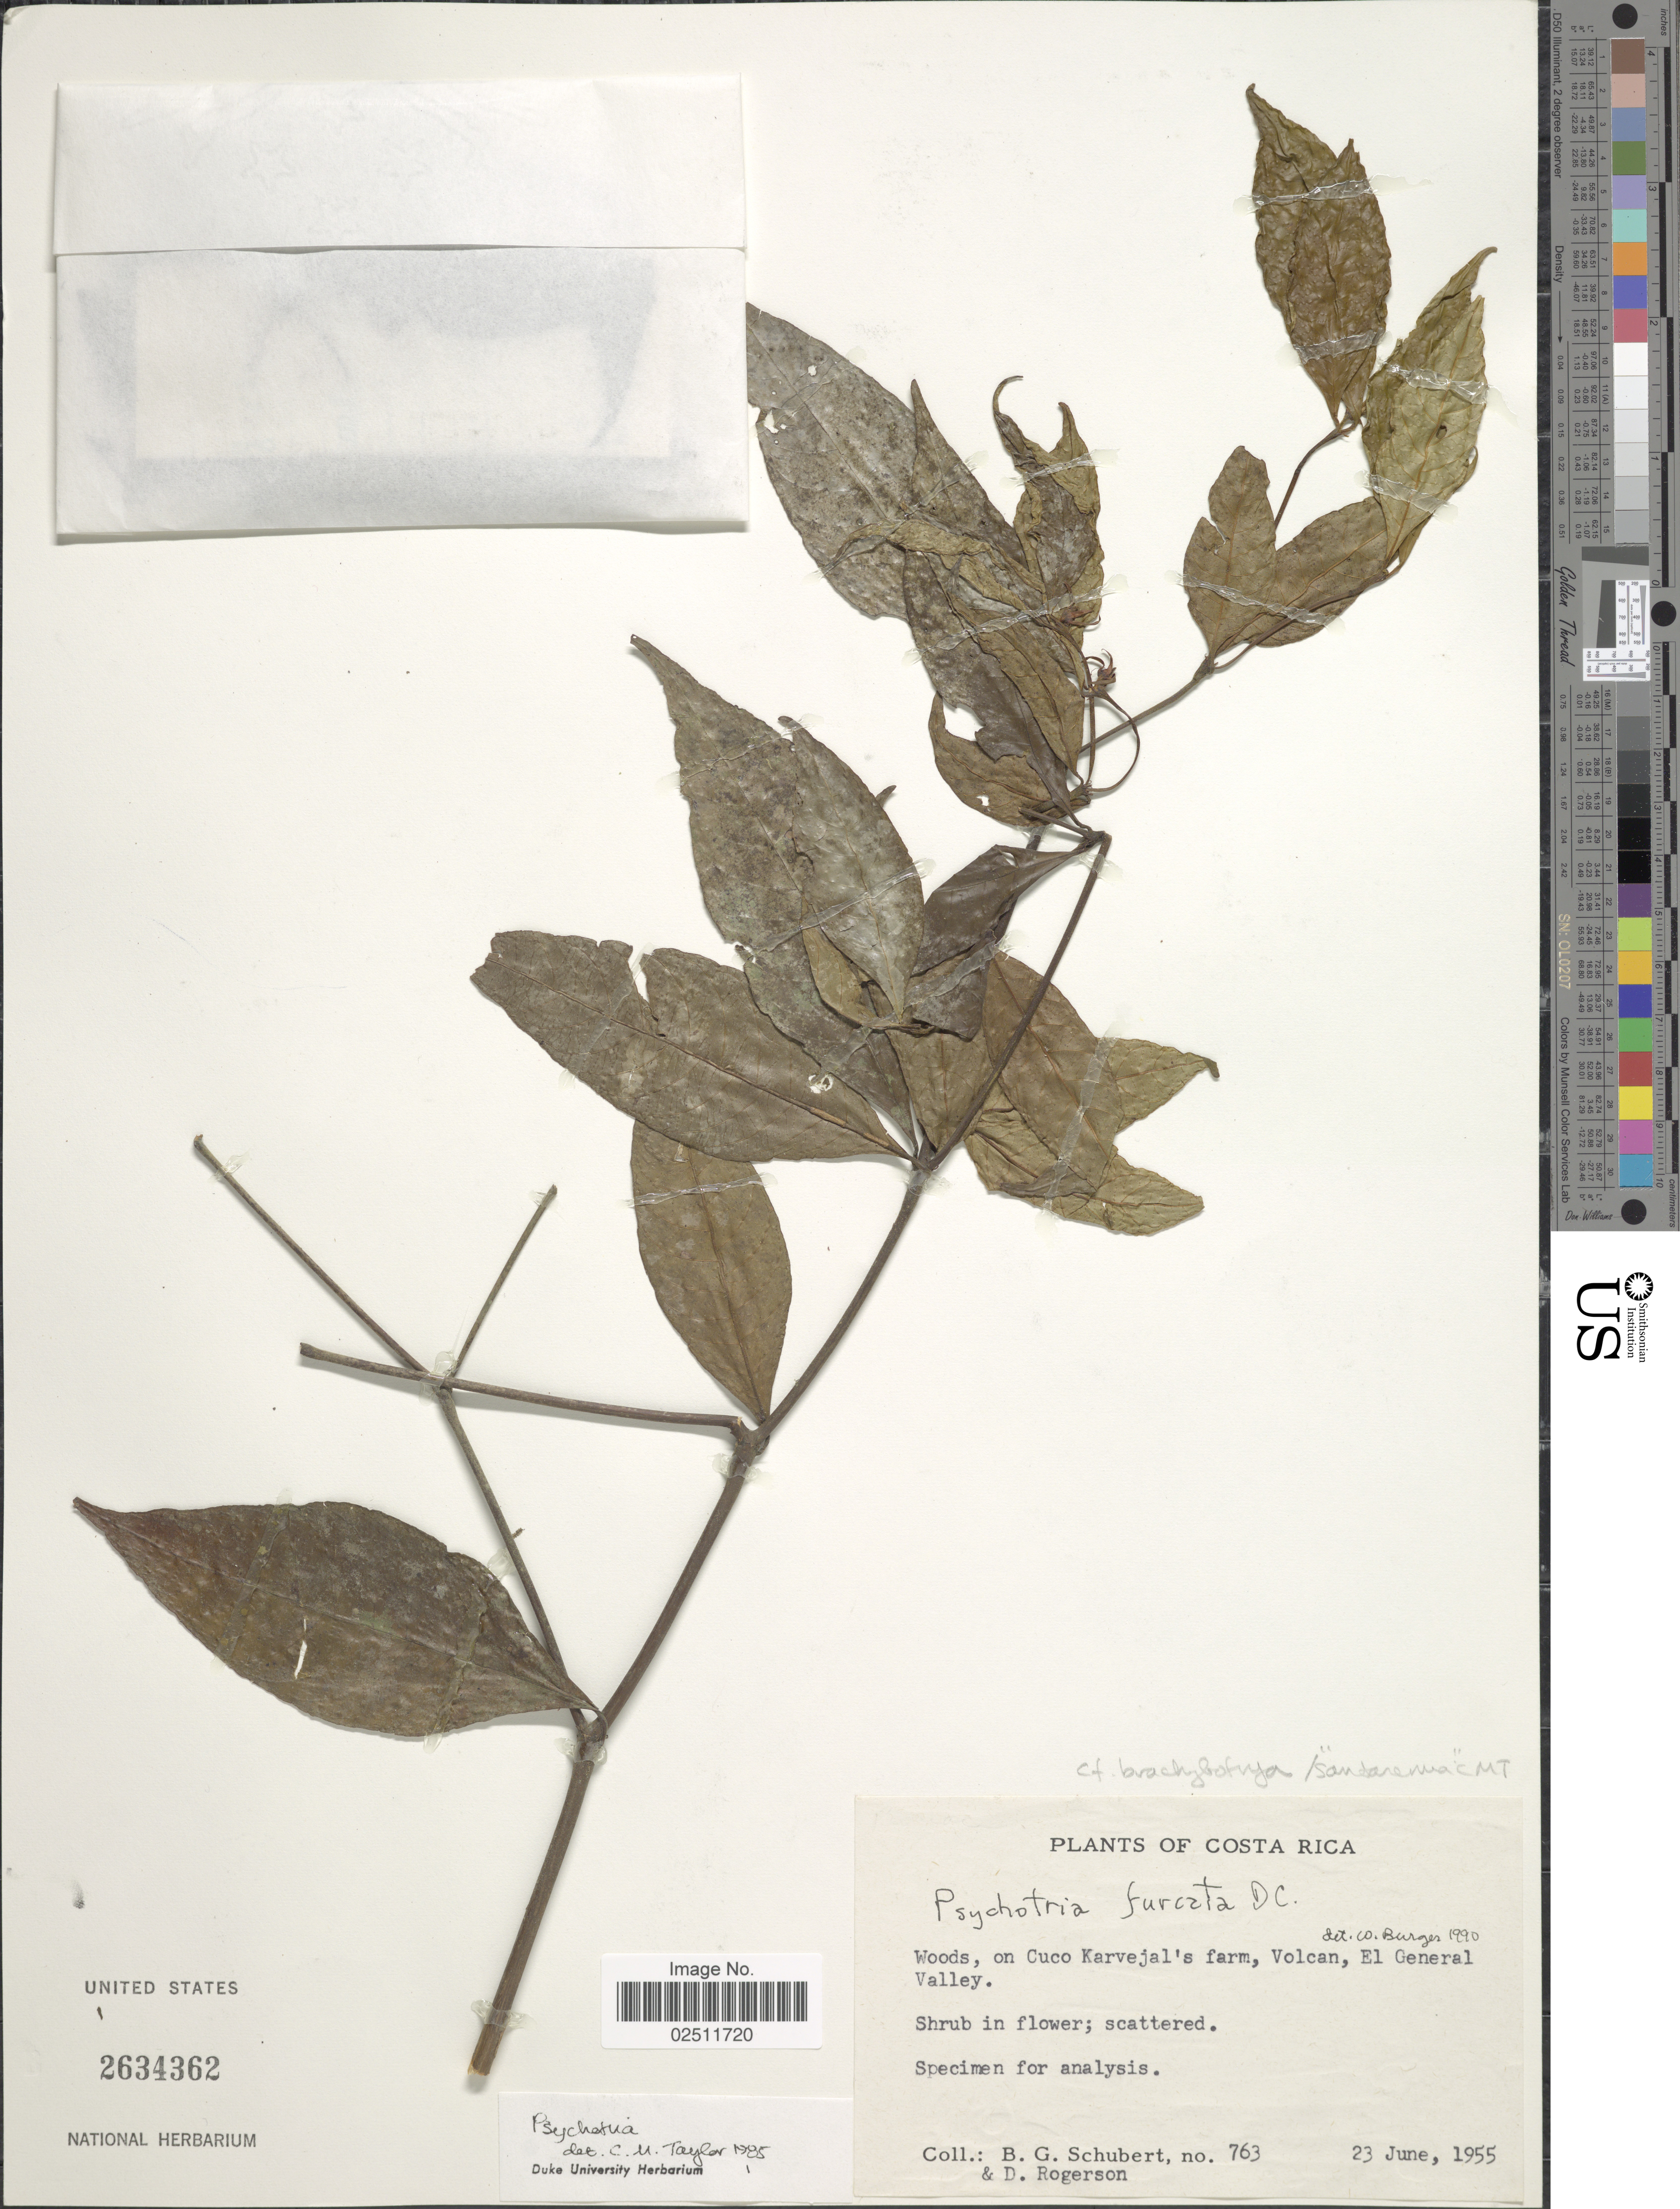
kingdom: Plantae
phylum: Tracheophyta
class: Magnoliopsida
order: Gentianales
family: Rubiaceae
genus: Psychotria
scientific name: Psychotria brachybotrya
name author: Müll. Arg.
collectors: B. Schubert & D. Rogerson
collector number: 763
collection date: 1955-06-23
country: Costa Rica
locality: Woods, on Cuco Karvejal's farm, Volcan, El General Valley.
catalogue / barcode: US 2634362